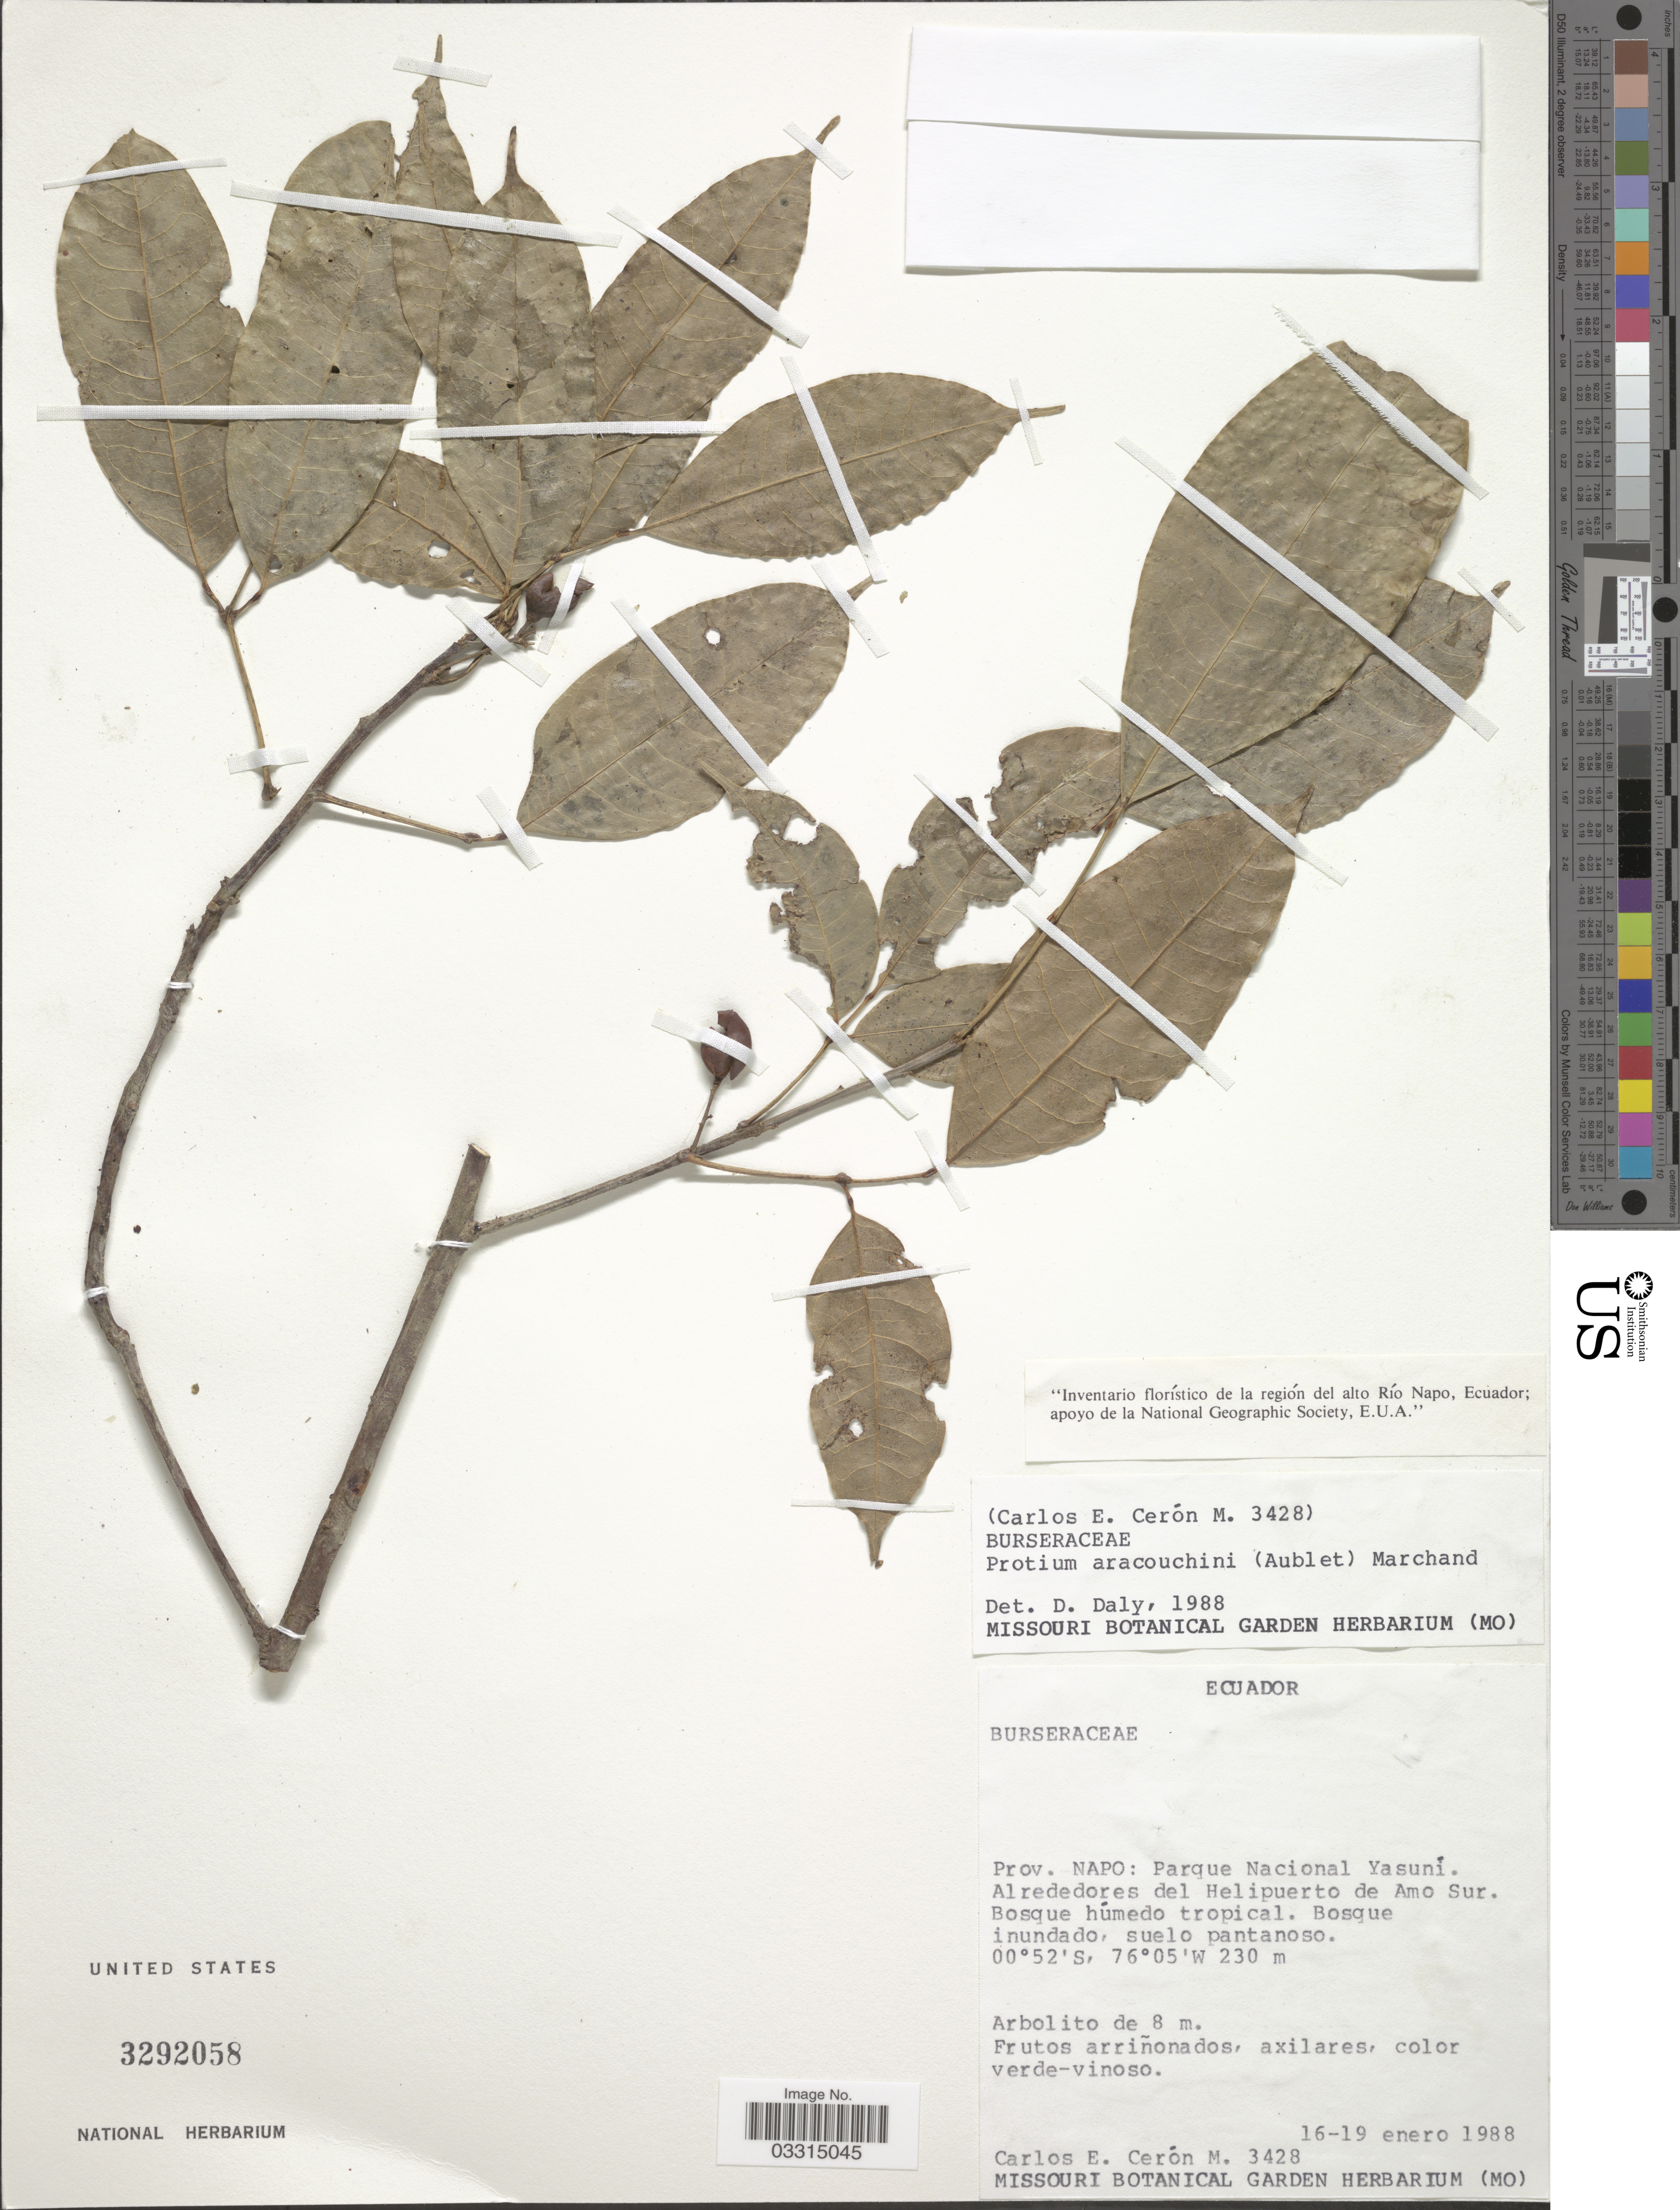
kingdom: Plantae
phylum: Tracheophyta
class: Magnoliopsida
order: Sapindales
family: Burseraceae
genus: Protium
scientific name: Protium aracouchini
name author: (Aubl.) Marchand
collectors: C. E. Cerón M.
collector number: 3428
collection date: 1988-01-16/1988-01-19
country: Ecuador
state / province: Napo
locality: Parque Nacional Yasuní. Alrededores del Helipuerto de Amo Sur.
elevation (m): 230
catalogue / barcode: US 3292058